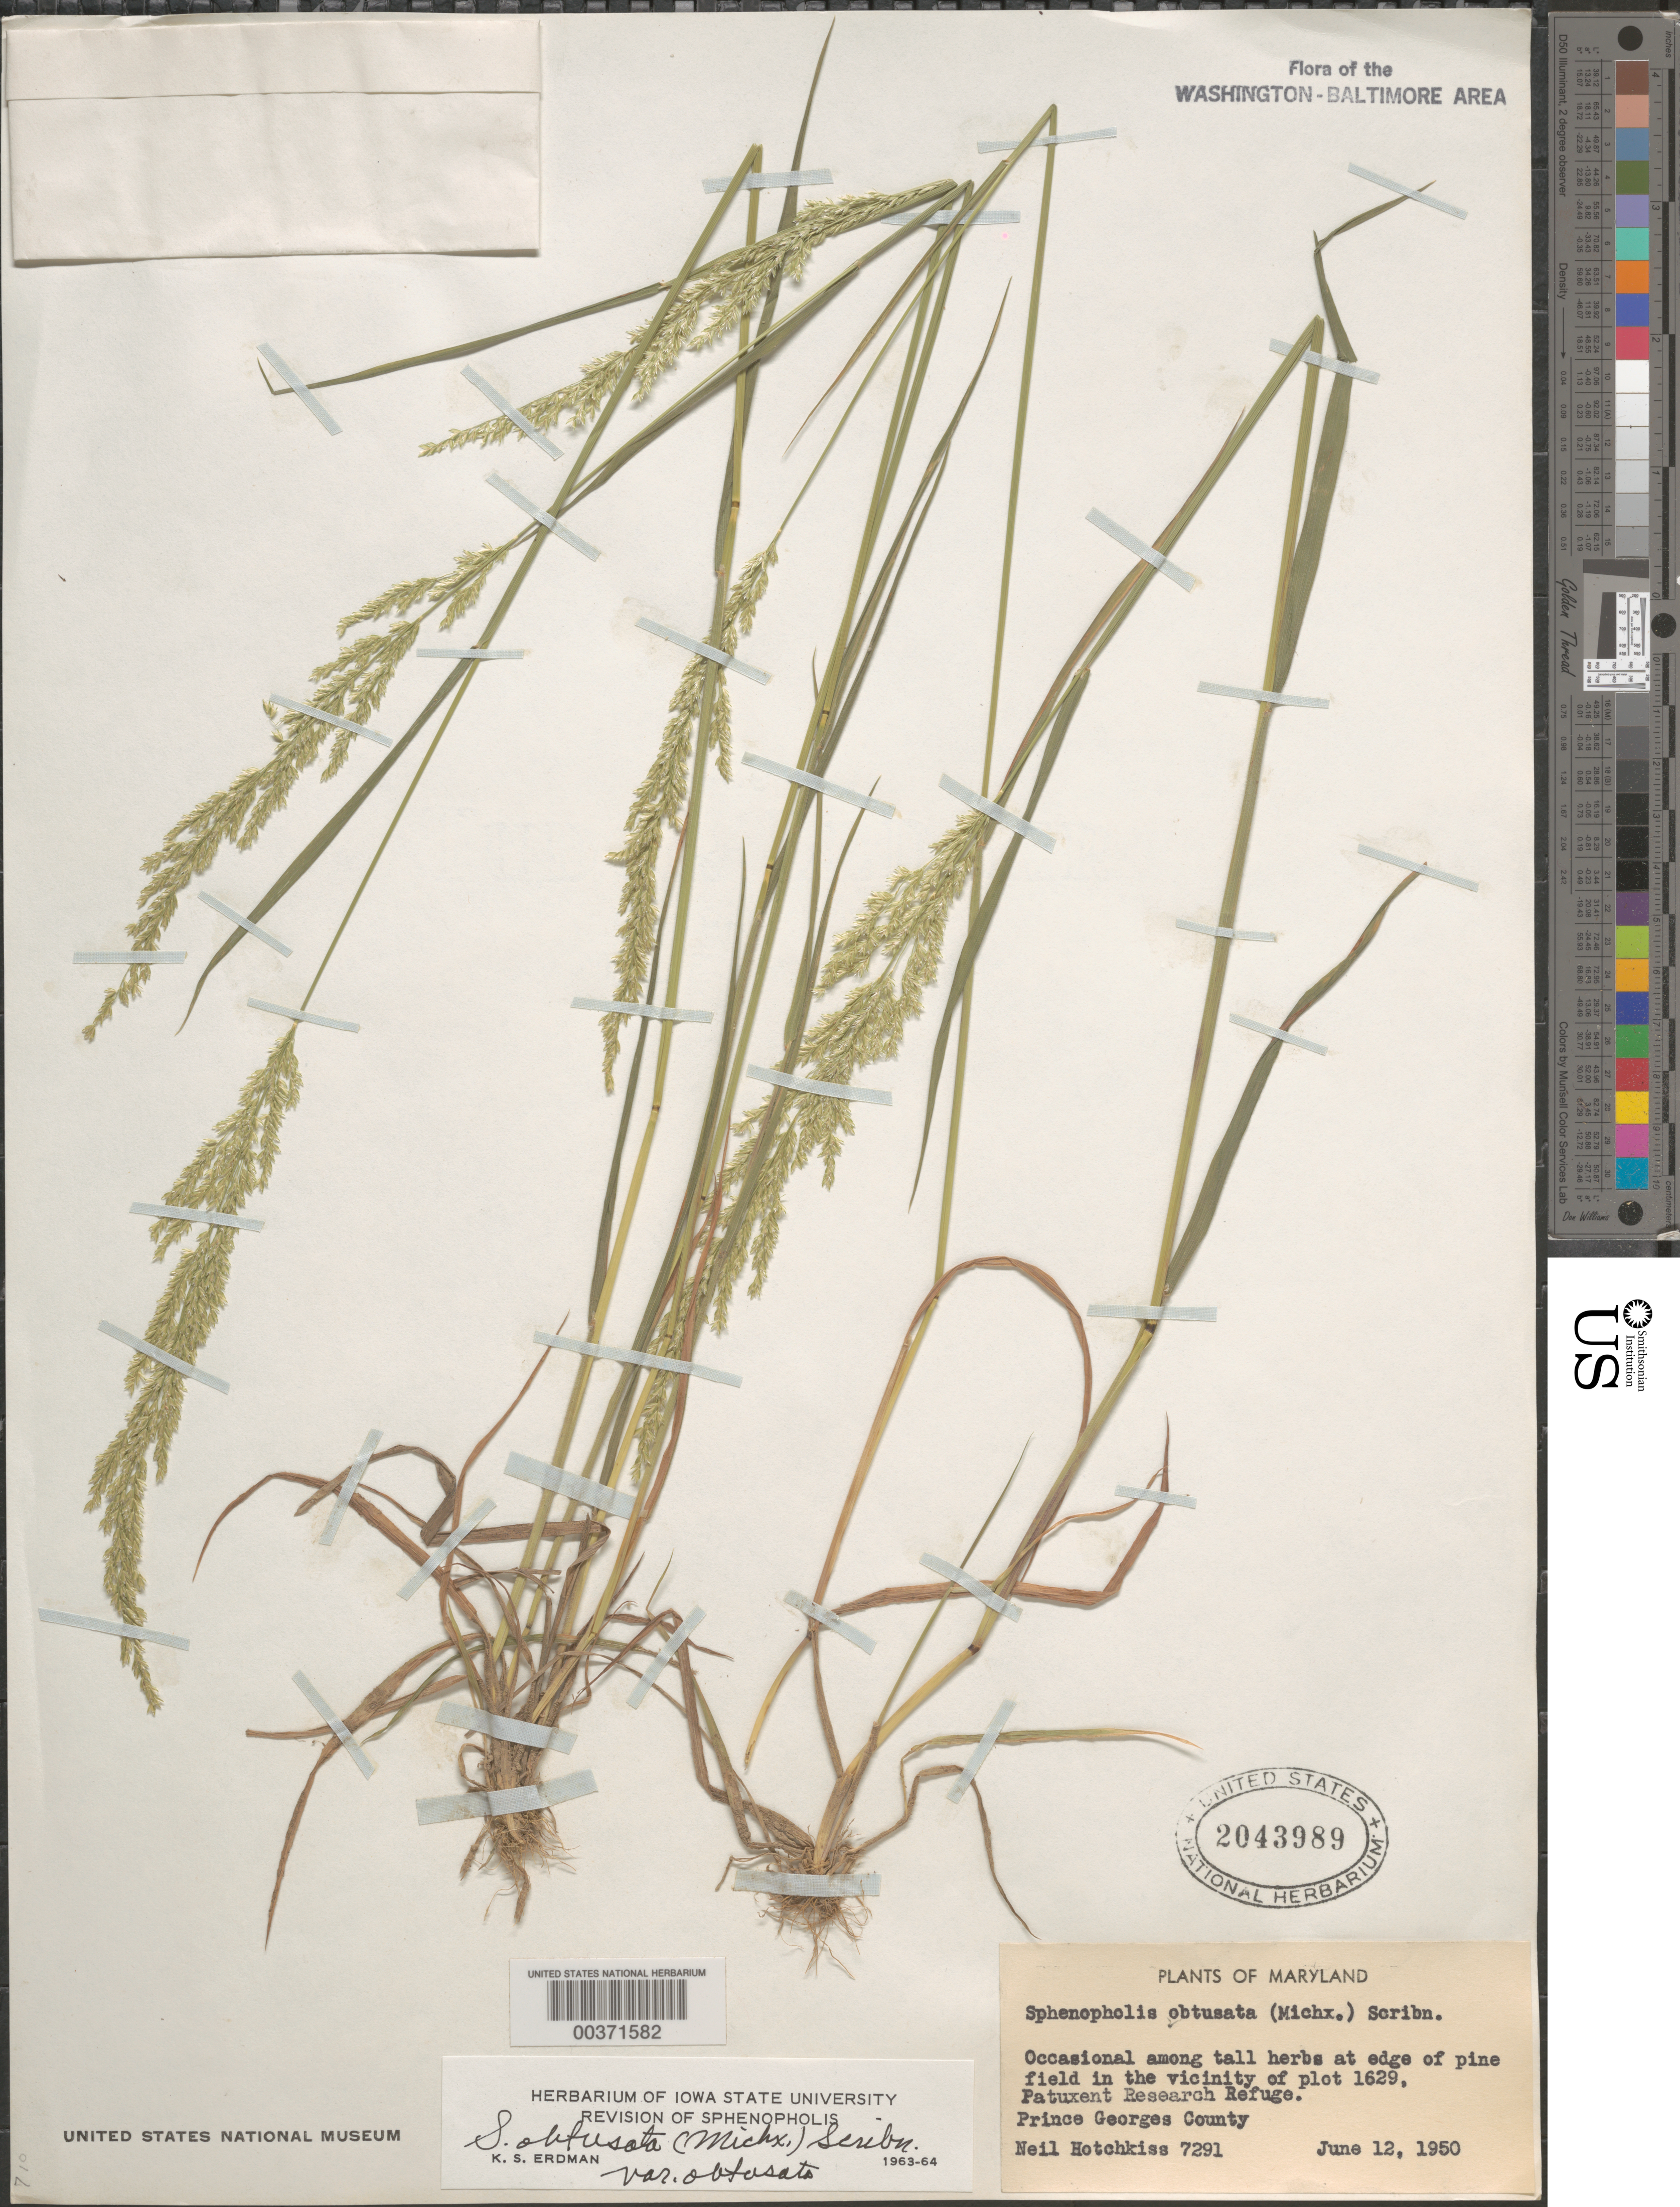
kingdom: Plantae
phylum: Tracheophyta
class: Liliopsida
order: Poales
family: Poaceae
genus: Sphenopholis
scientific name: Sphenopholis obtusata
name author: (Michx.) Scribn.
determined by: Erdman, K. S.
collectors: N. Hotchkiss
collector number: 7291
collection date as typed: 12 Jun 1950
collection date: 1950-06-12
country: United States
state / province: Maryland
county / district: Prince George's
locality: In vicinity of Plot 1629, Patuxent Research Refuge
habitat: Among tall herbs at edge of pine field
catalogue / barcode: US 2043989